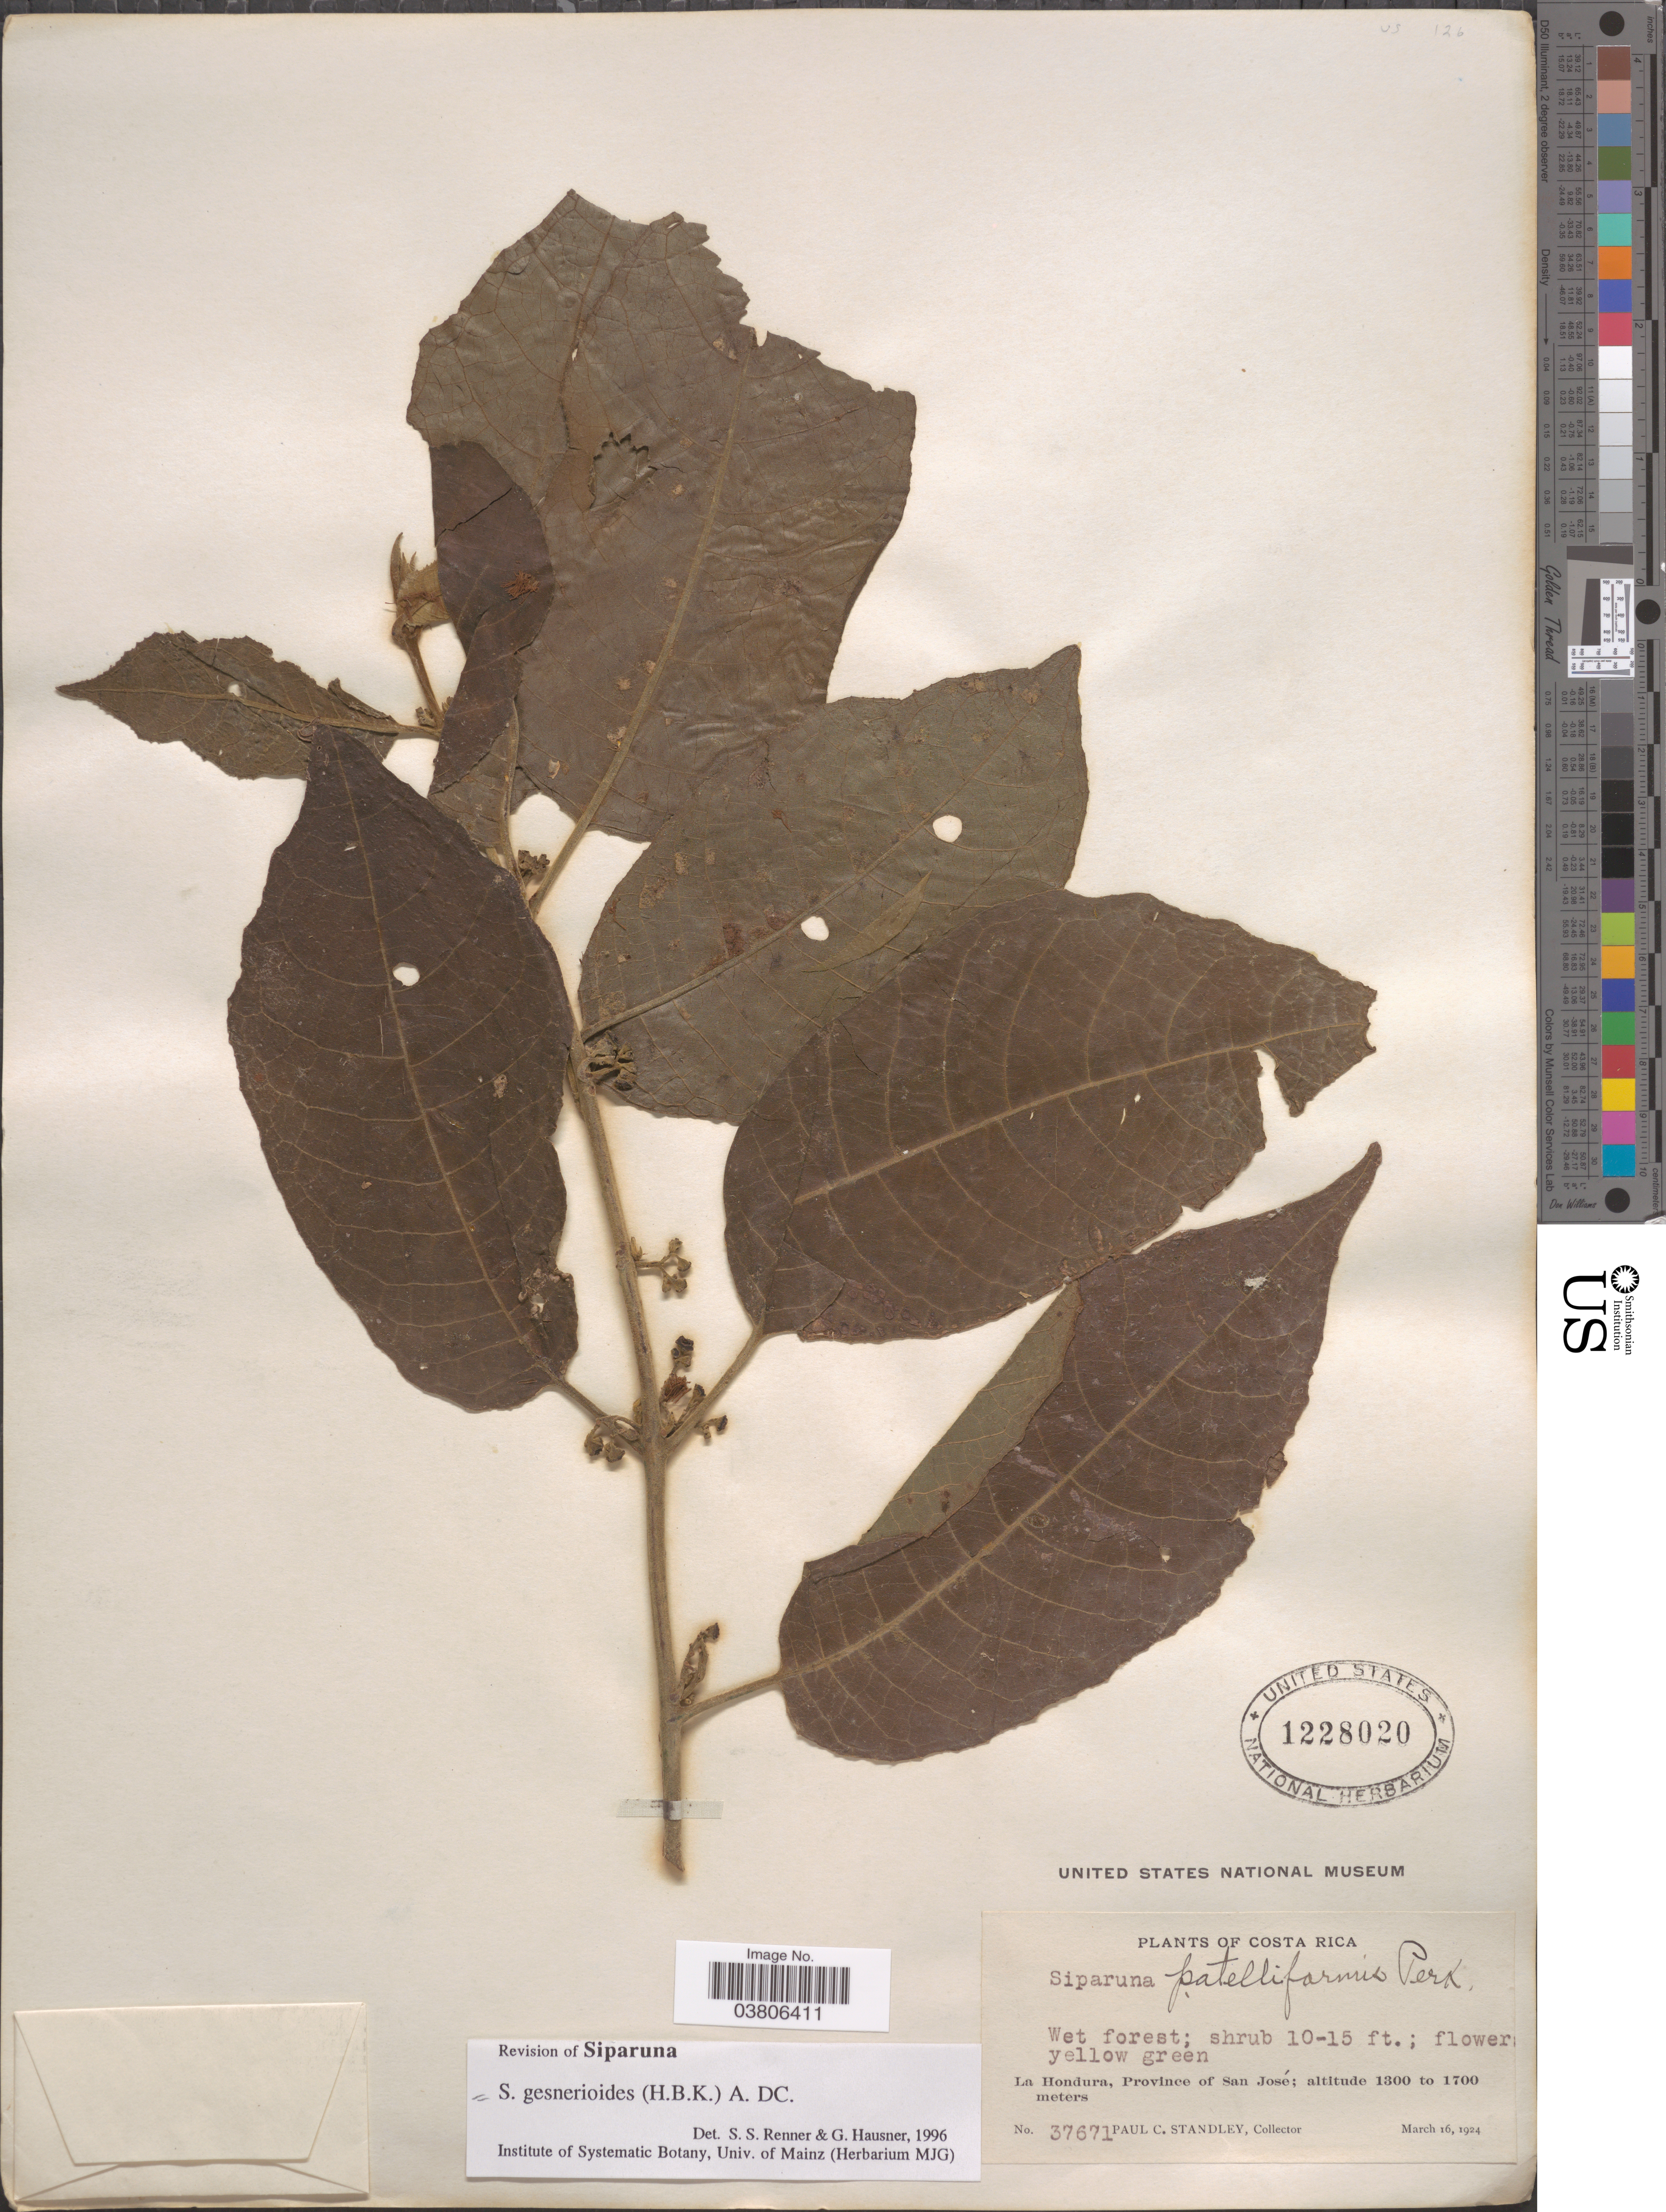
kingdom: Plantae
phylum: Tracheophyta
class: Magnoliopsida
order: Laurales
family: Siparunaceae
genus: Siparuna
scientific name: Siparuna gesnerioides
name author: (Kunth) A. DC.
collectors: P. C. Standley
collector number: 37671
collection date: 1924-03-16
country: Costa Rica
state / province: San José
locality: La Hondura.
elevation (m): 1300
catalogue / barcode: US 1228020